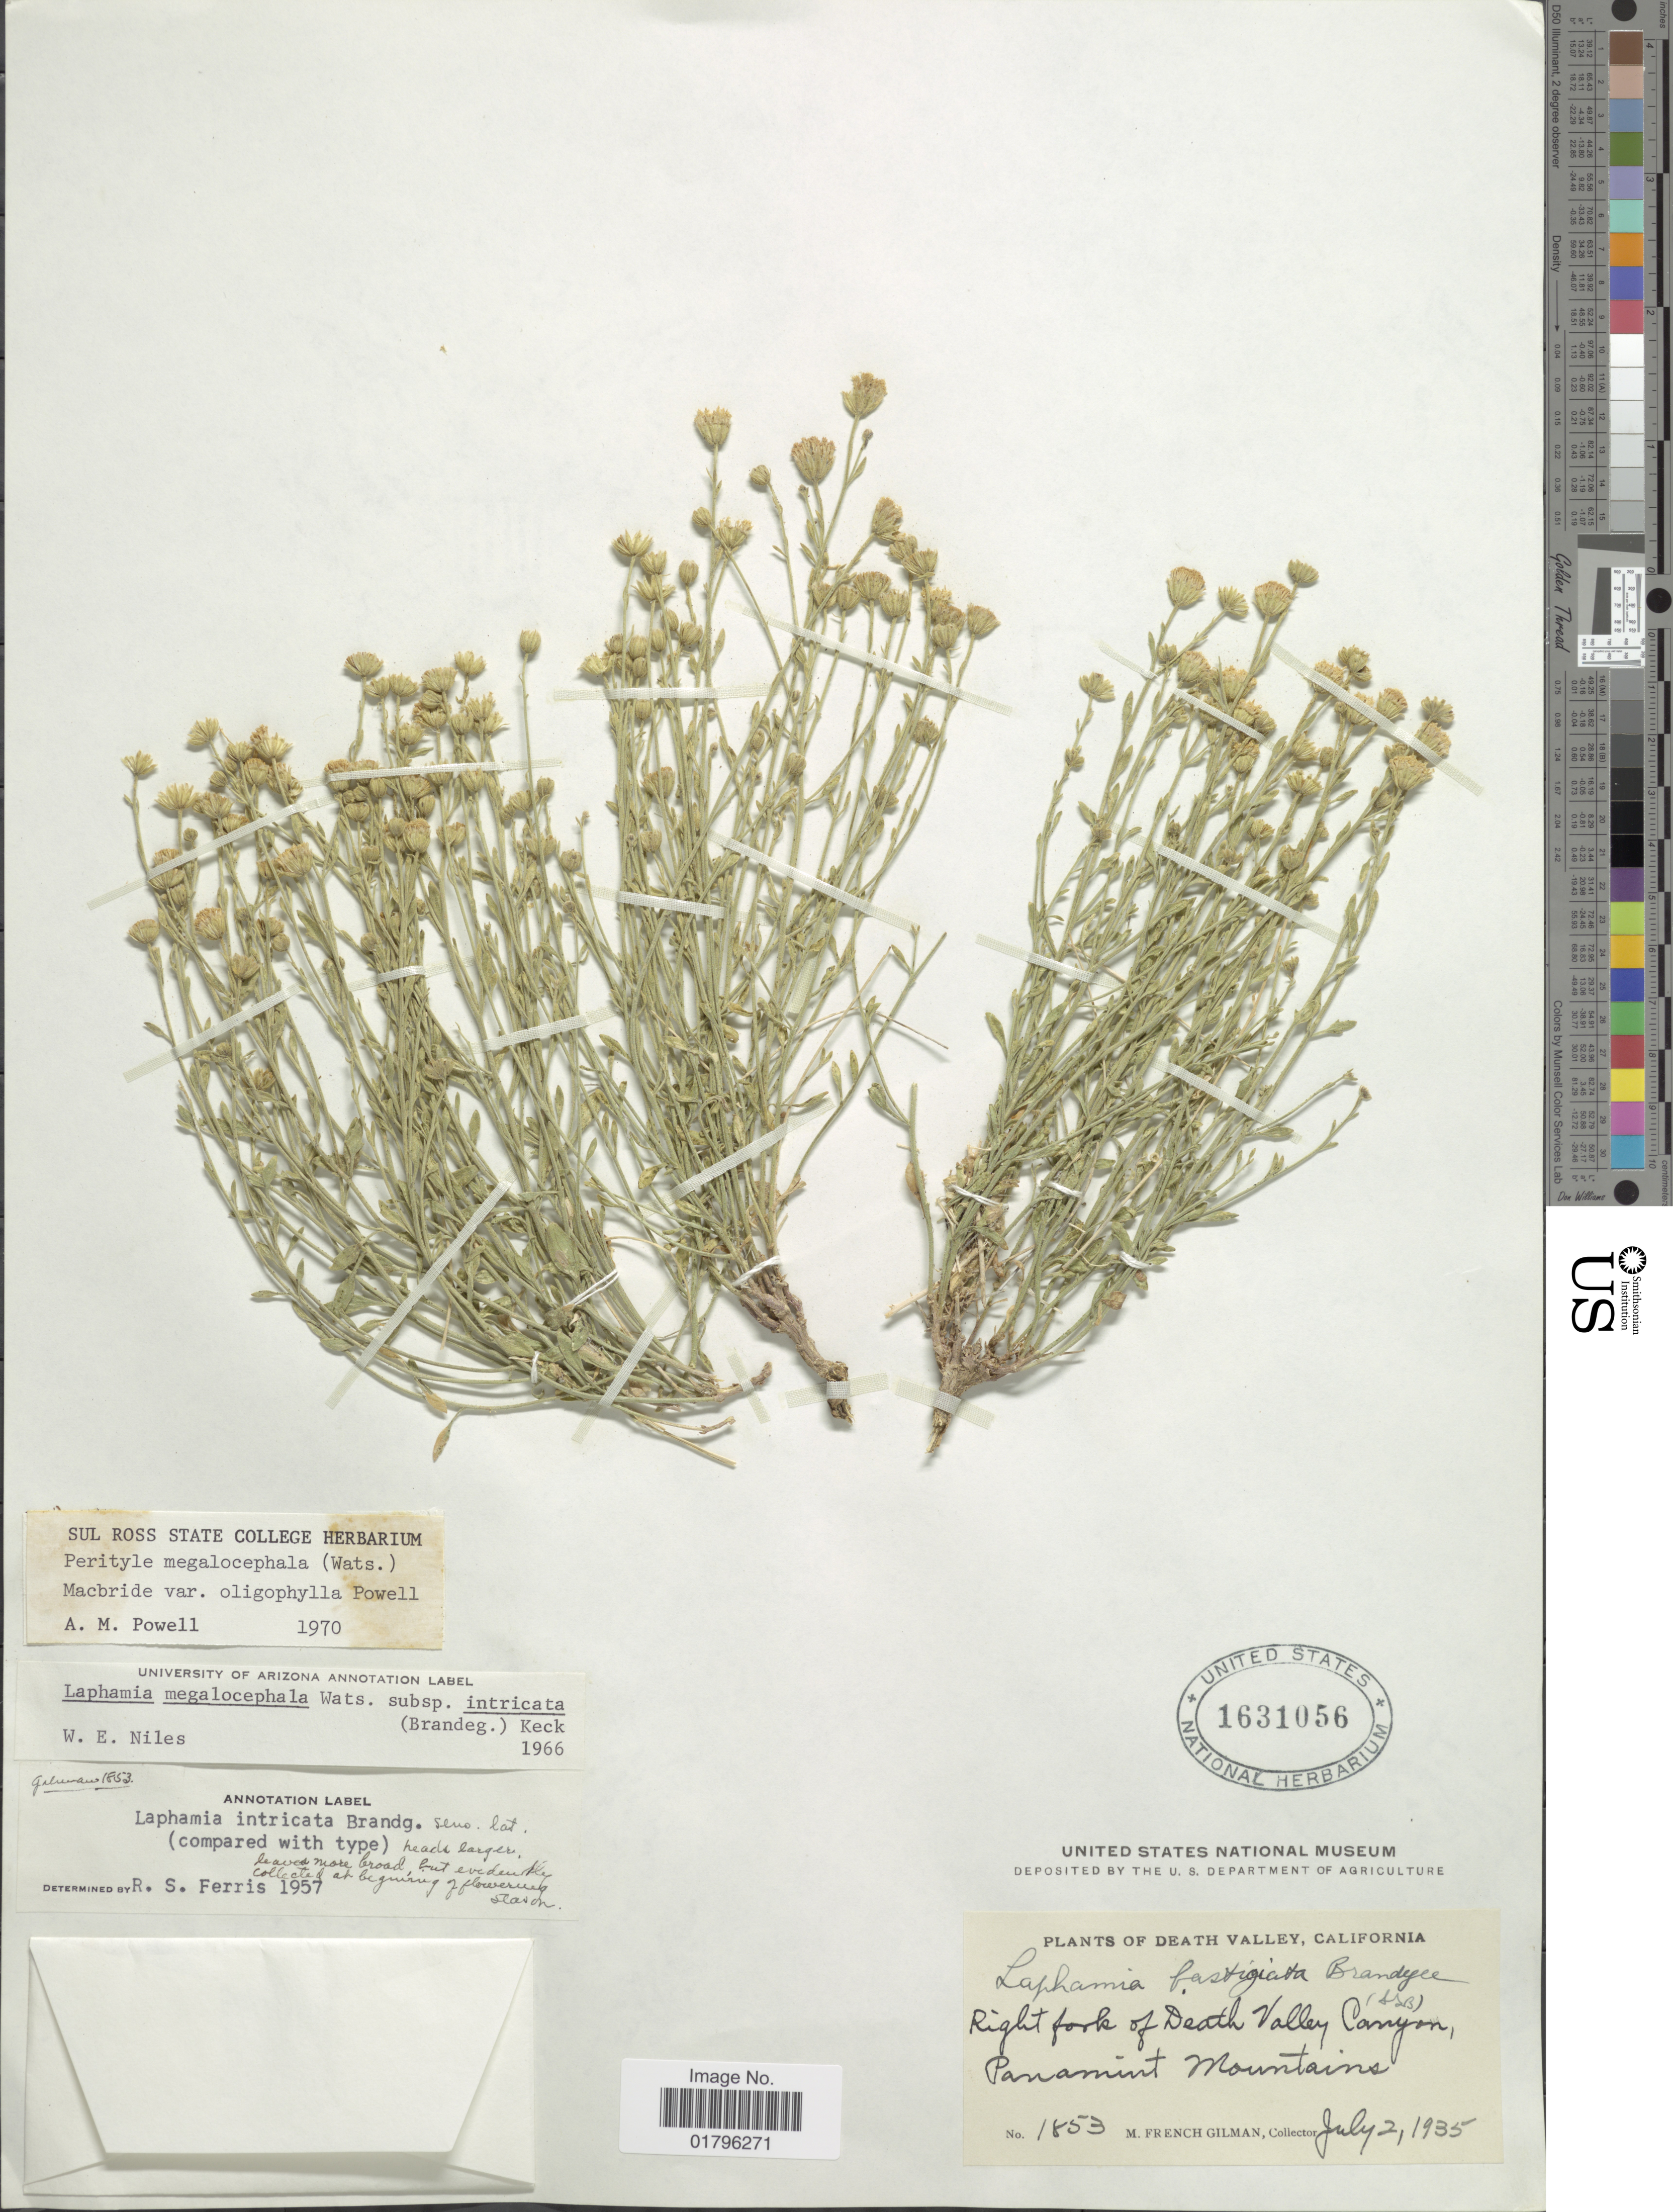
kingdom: Plantae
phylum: Tracheophyta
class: Magnoliopsida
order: Asterales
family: Asteraceae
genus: Perityle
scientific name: Perityle megalocephala var. oligophylla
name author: A.M. Powell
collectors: M. F. Gilman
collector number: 1853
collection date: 1935-07-02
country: United States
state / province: California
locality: Death Valley, ridght fork of Death Valley Canyon, Panamint Mountains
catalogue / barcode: US 1631056